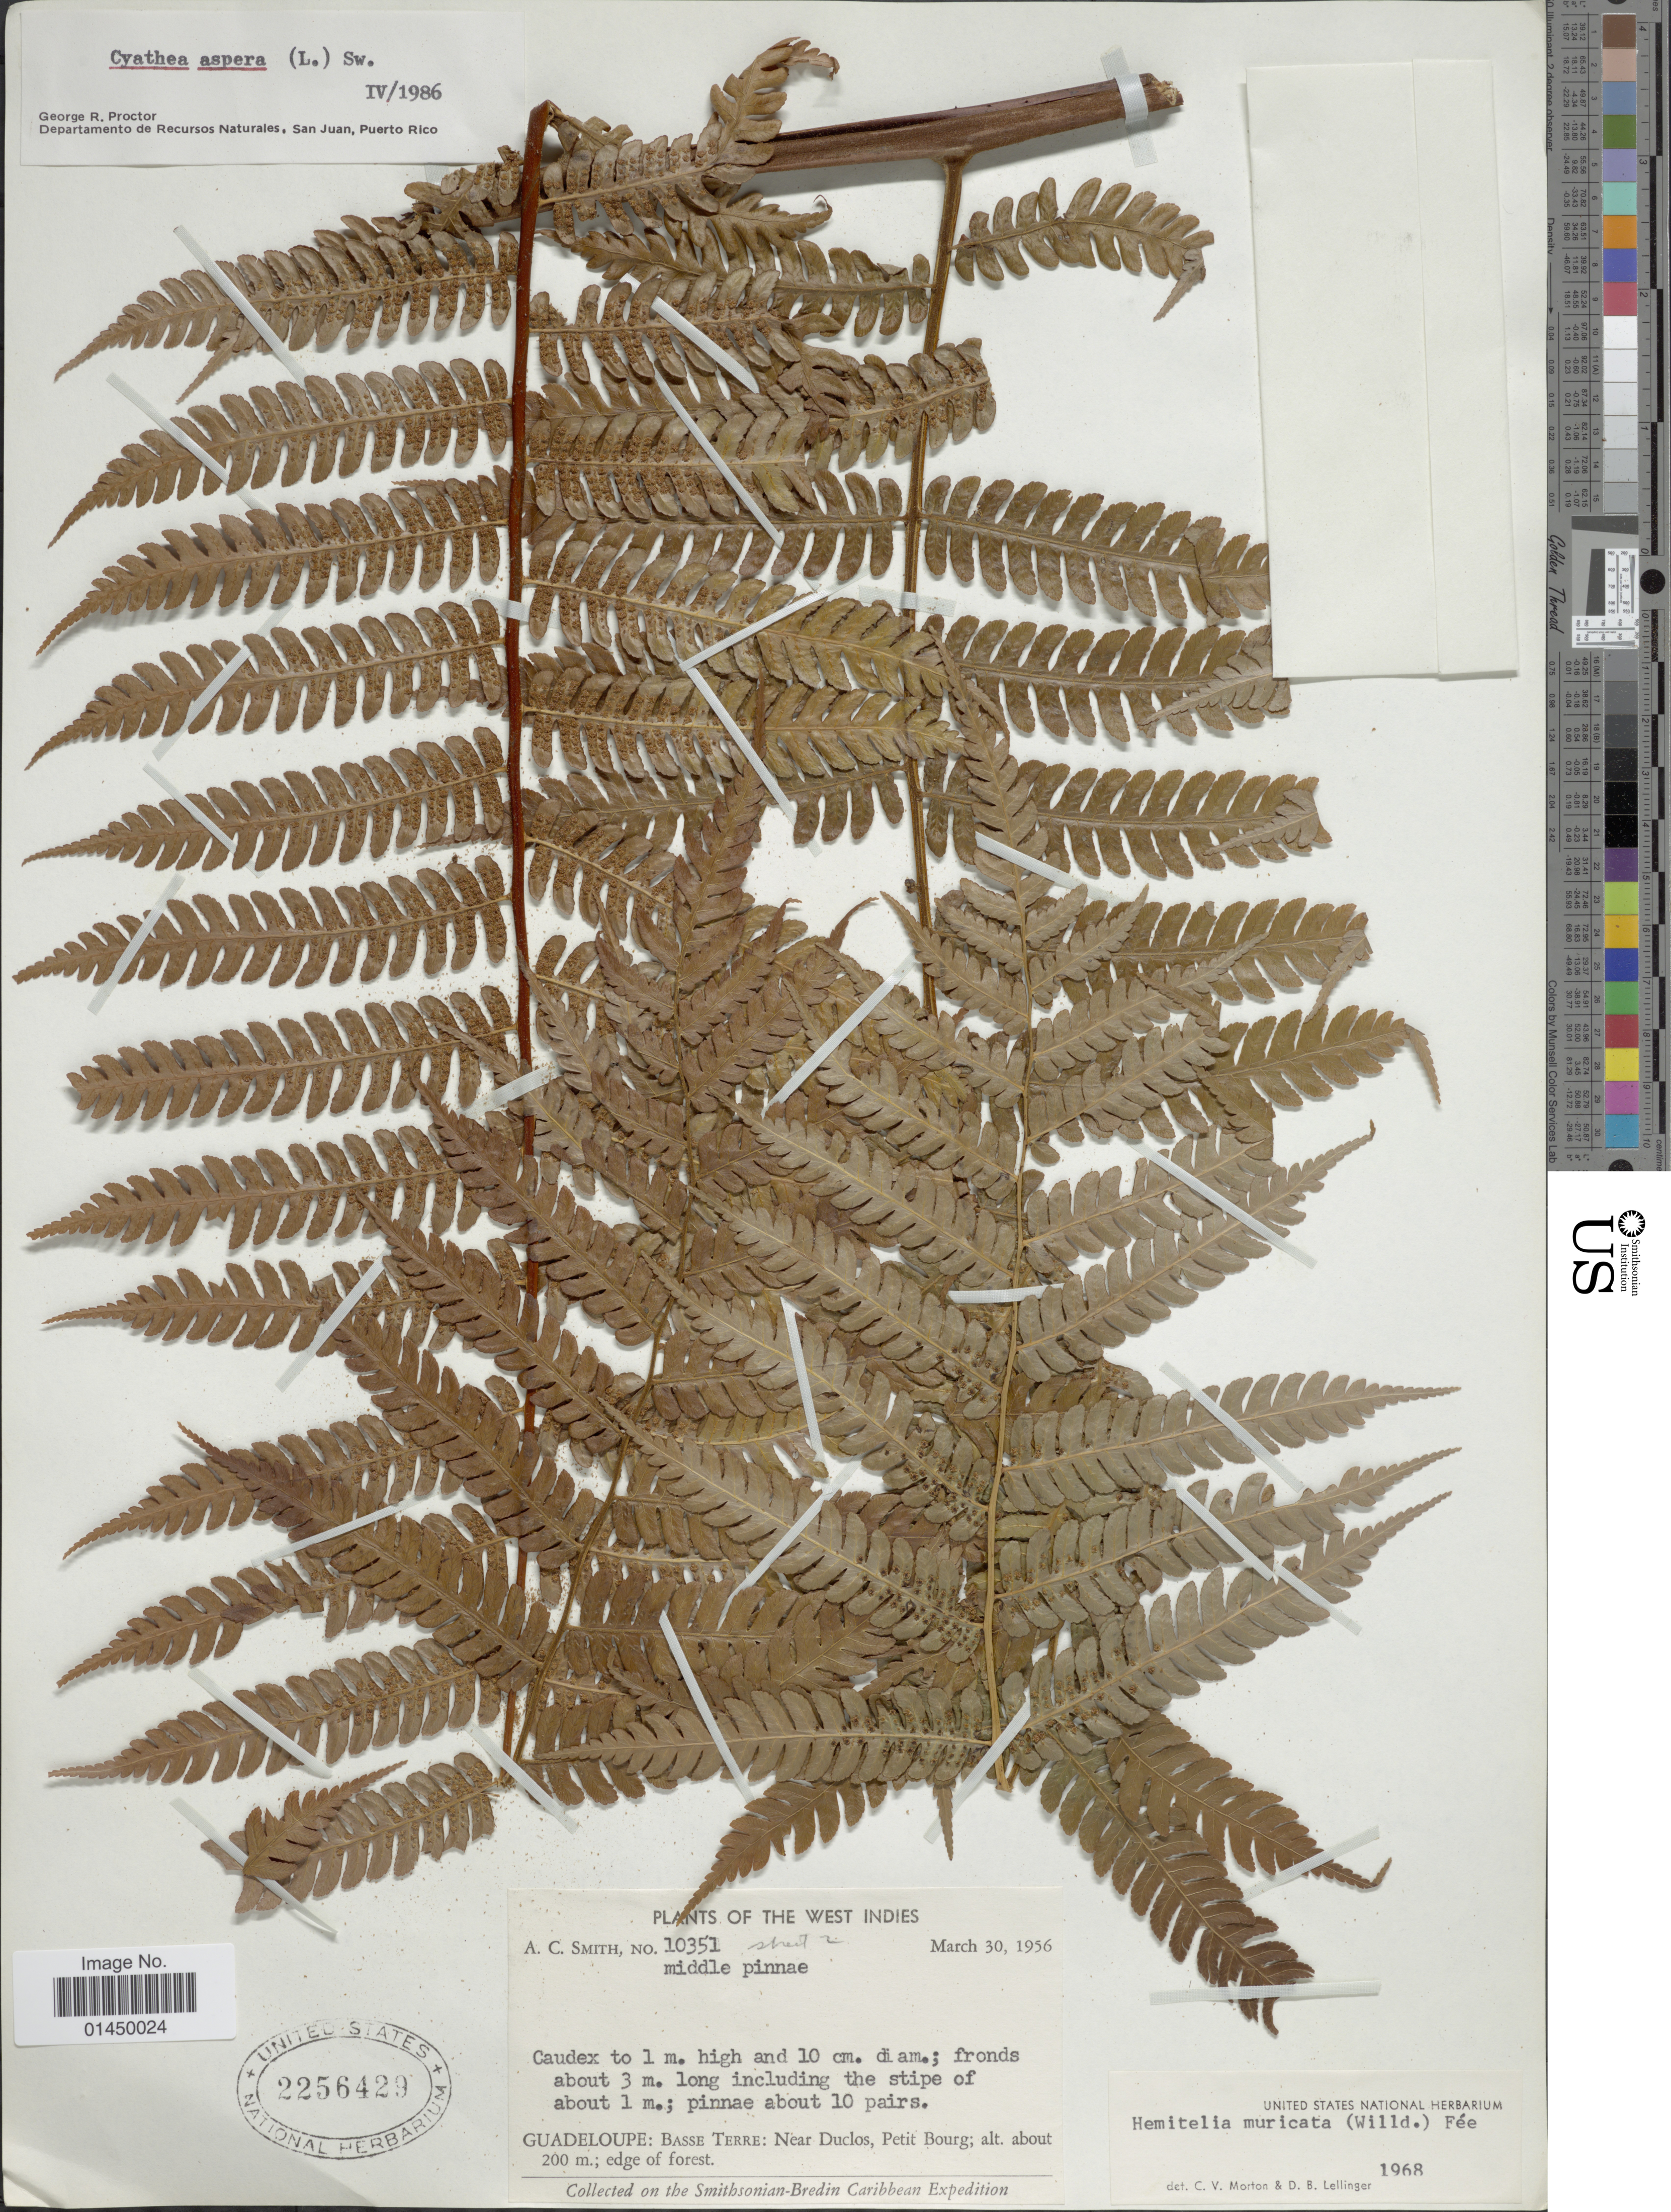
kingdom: Plantae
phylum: Tracheophyta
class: Polypodiopsida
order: Cyatheales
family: Cyatheaceae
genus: Cyathea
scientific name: Cyathea aspera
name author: (L.) Sw.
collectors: A. C. Smith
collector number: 10351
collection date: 1956-03-30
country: Guadeloupe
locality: Guadeloupe: Basse Terre: Near Duclos, Petit Bourg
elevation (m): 200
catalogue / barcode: US 2256429